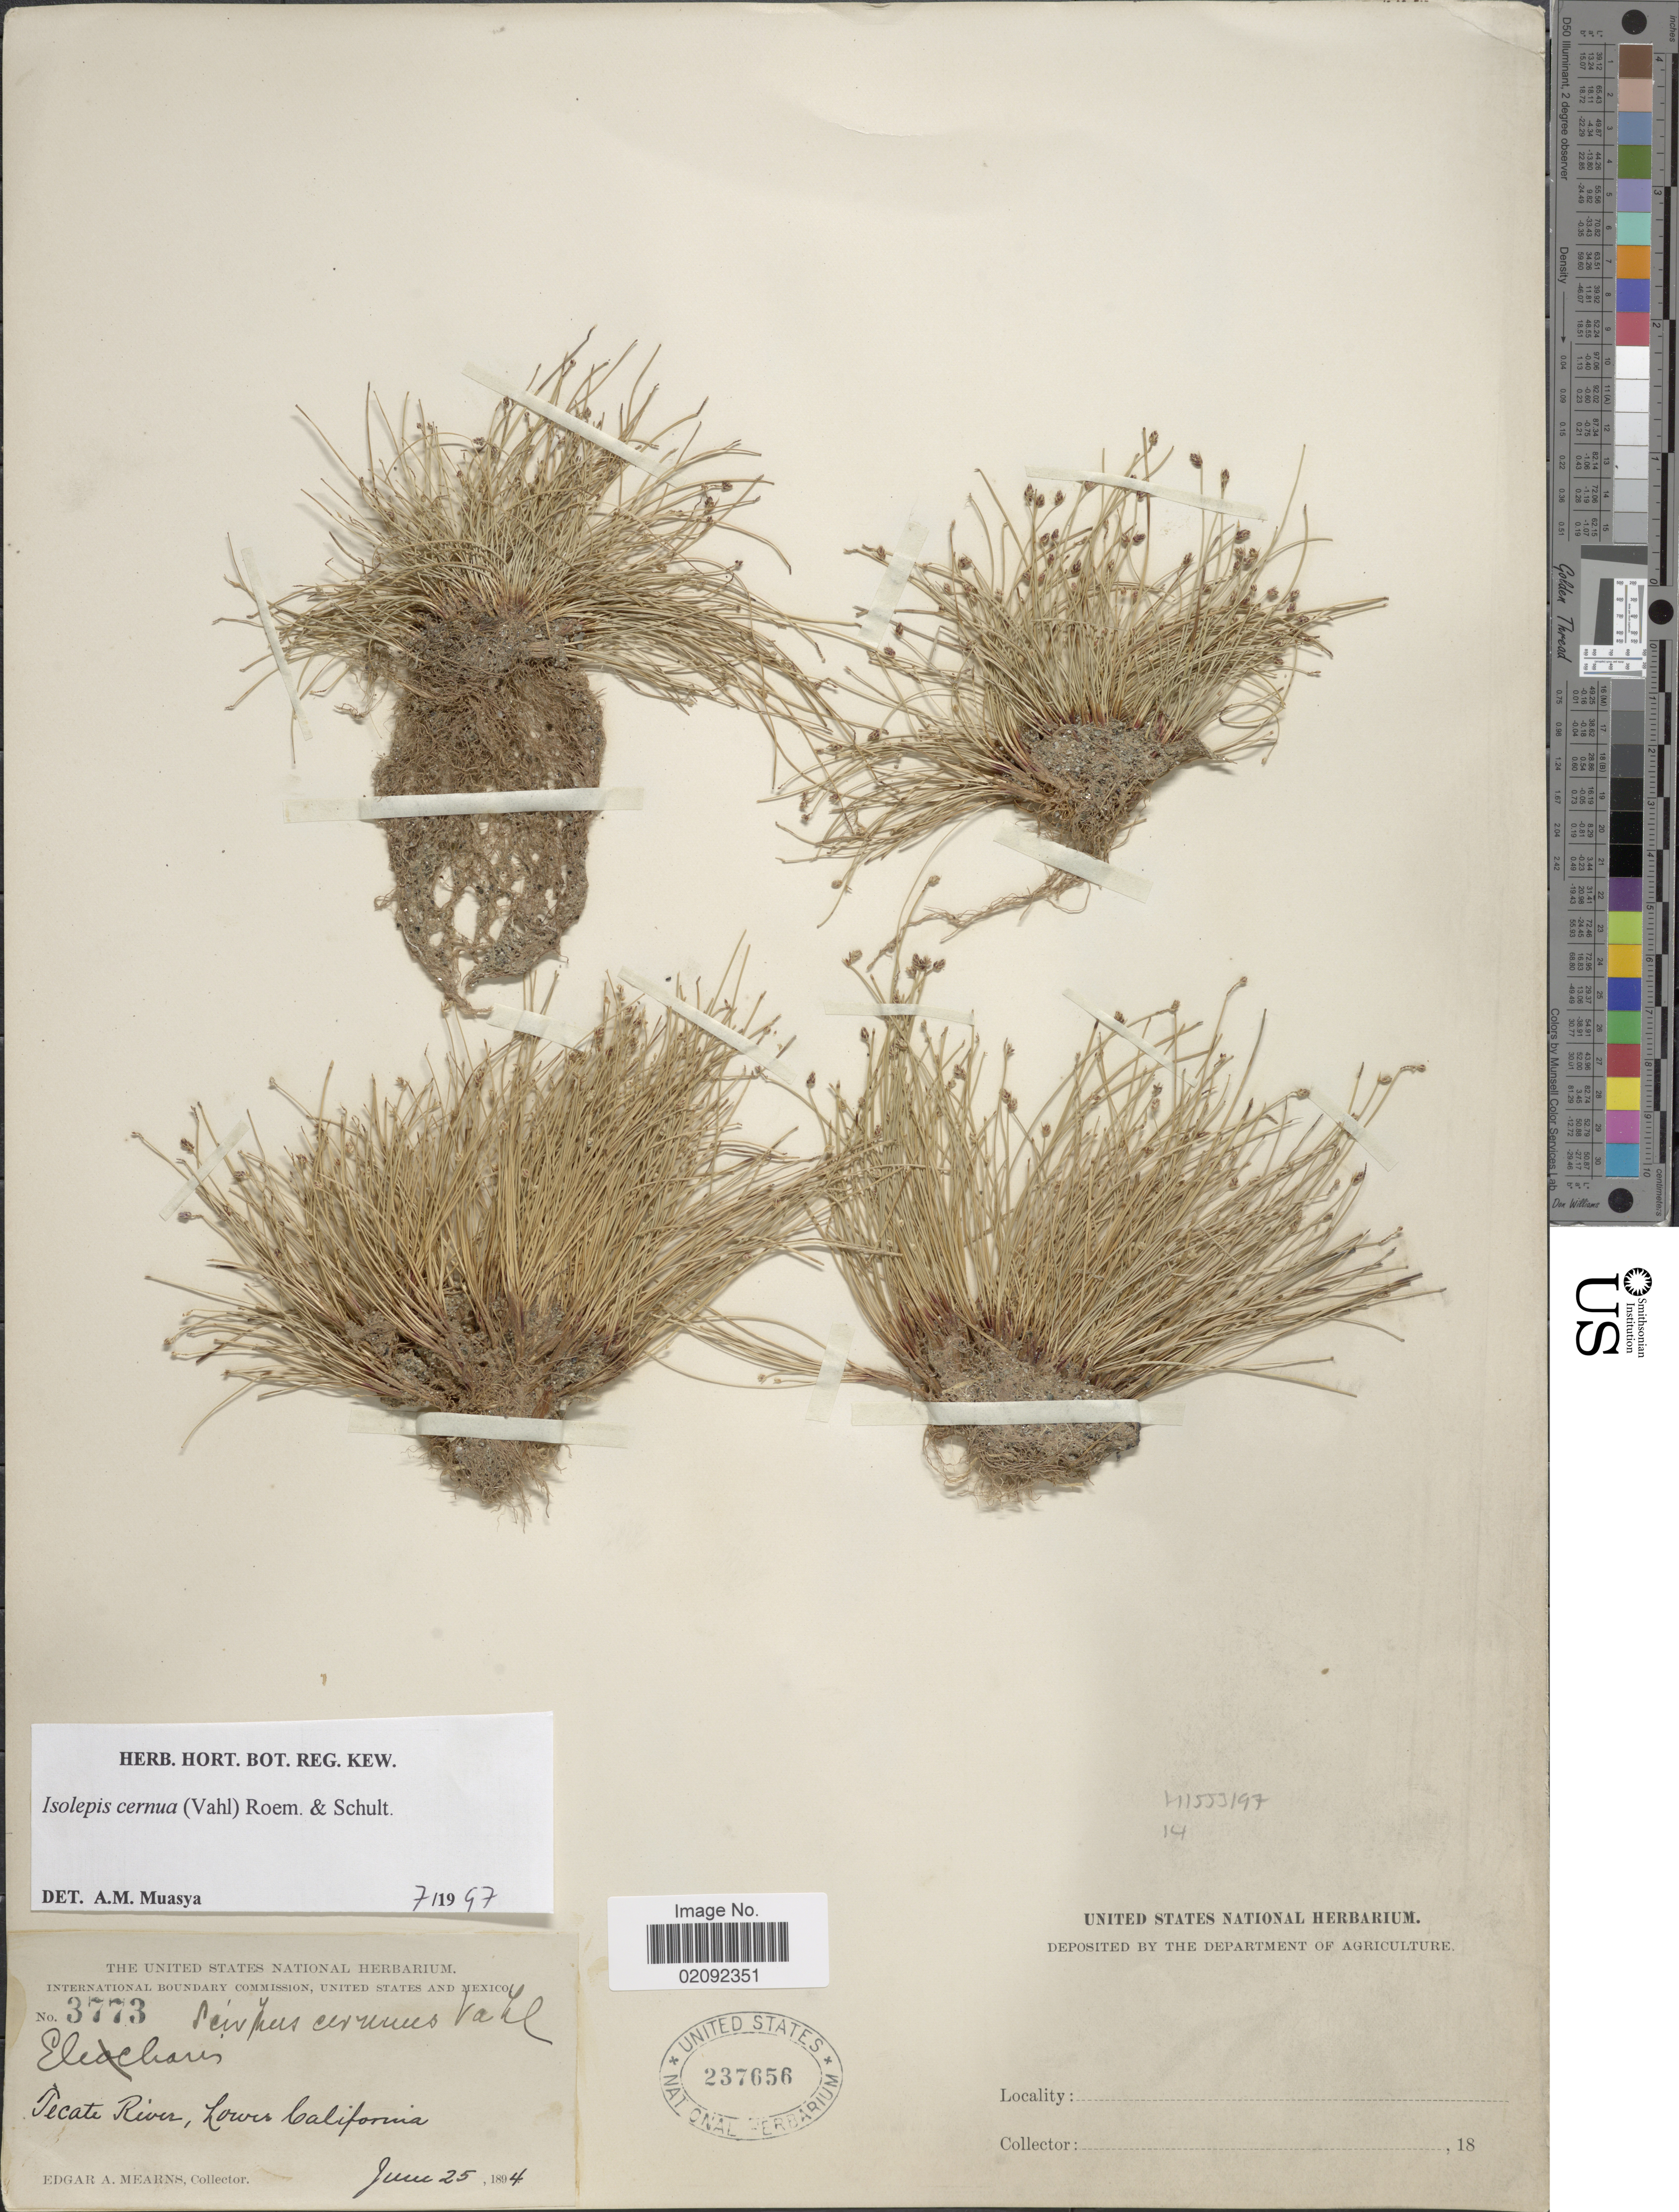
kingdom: Plantae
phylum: Tracheophyta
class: Liliopsida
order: Poales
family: Cyperaceae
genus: Isolepis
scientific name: Isolepis cernua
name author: (Vahl) Roem. & Schult.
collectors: E. A. Mearns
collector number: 3773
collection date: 1894-06-25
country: Mexico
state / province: Baja California Norte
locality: Tecate River, Lower California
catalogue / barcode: US 237656